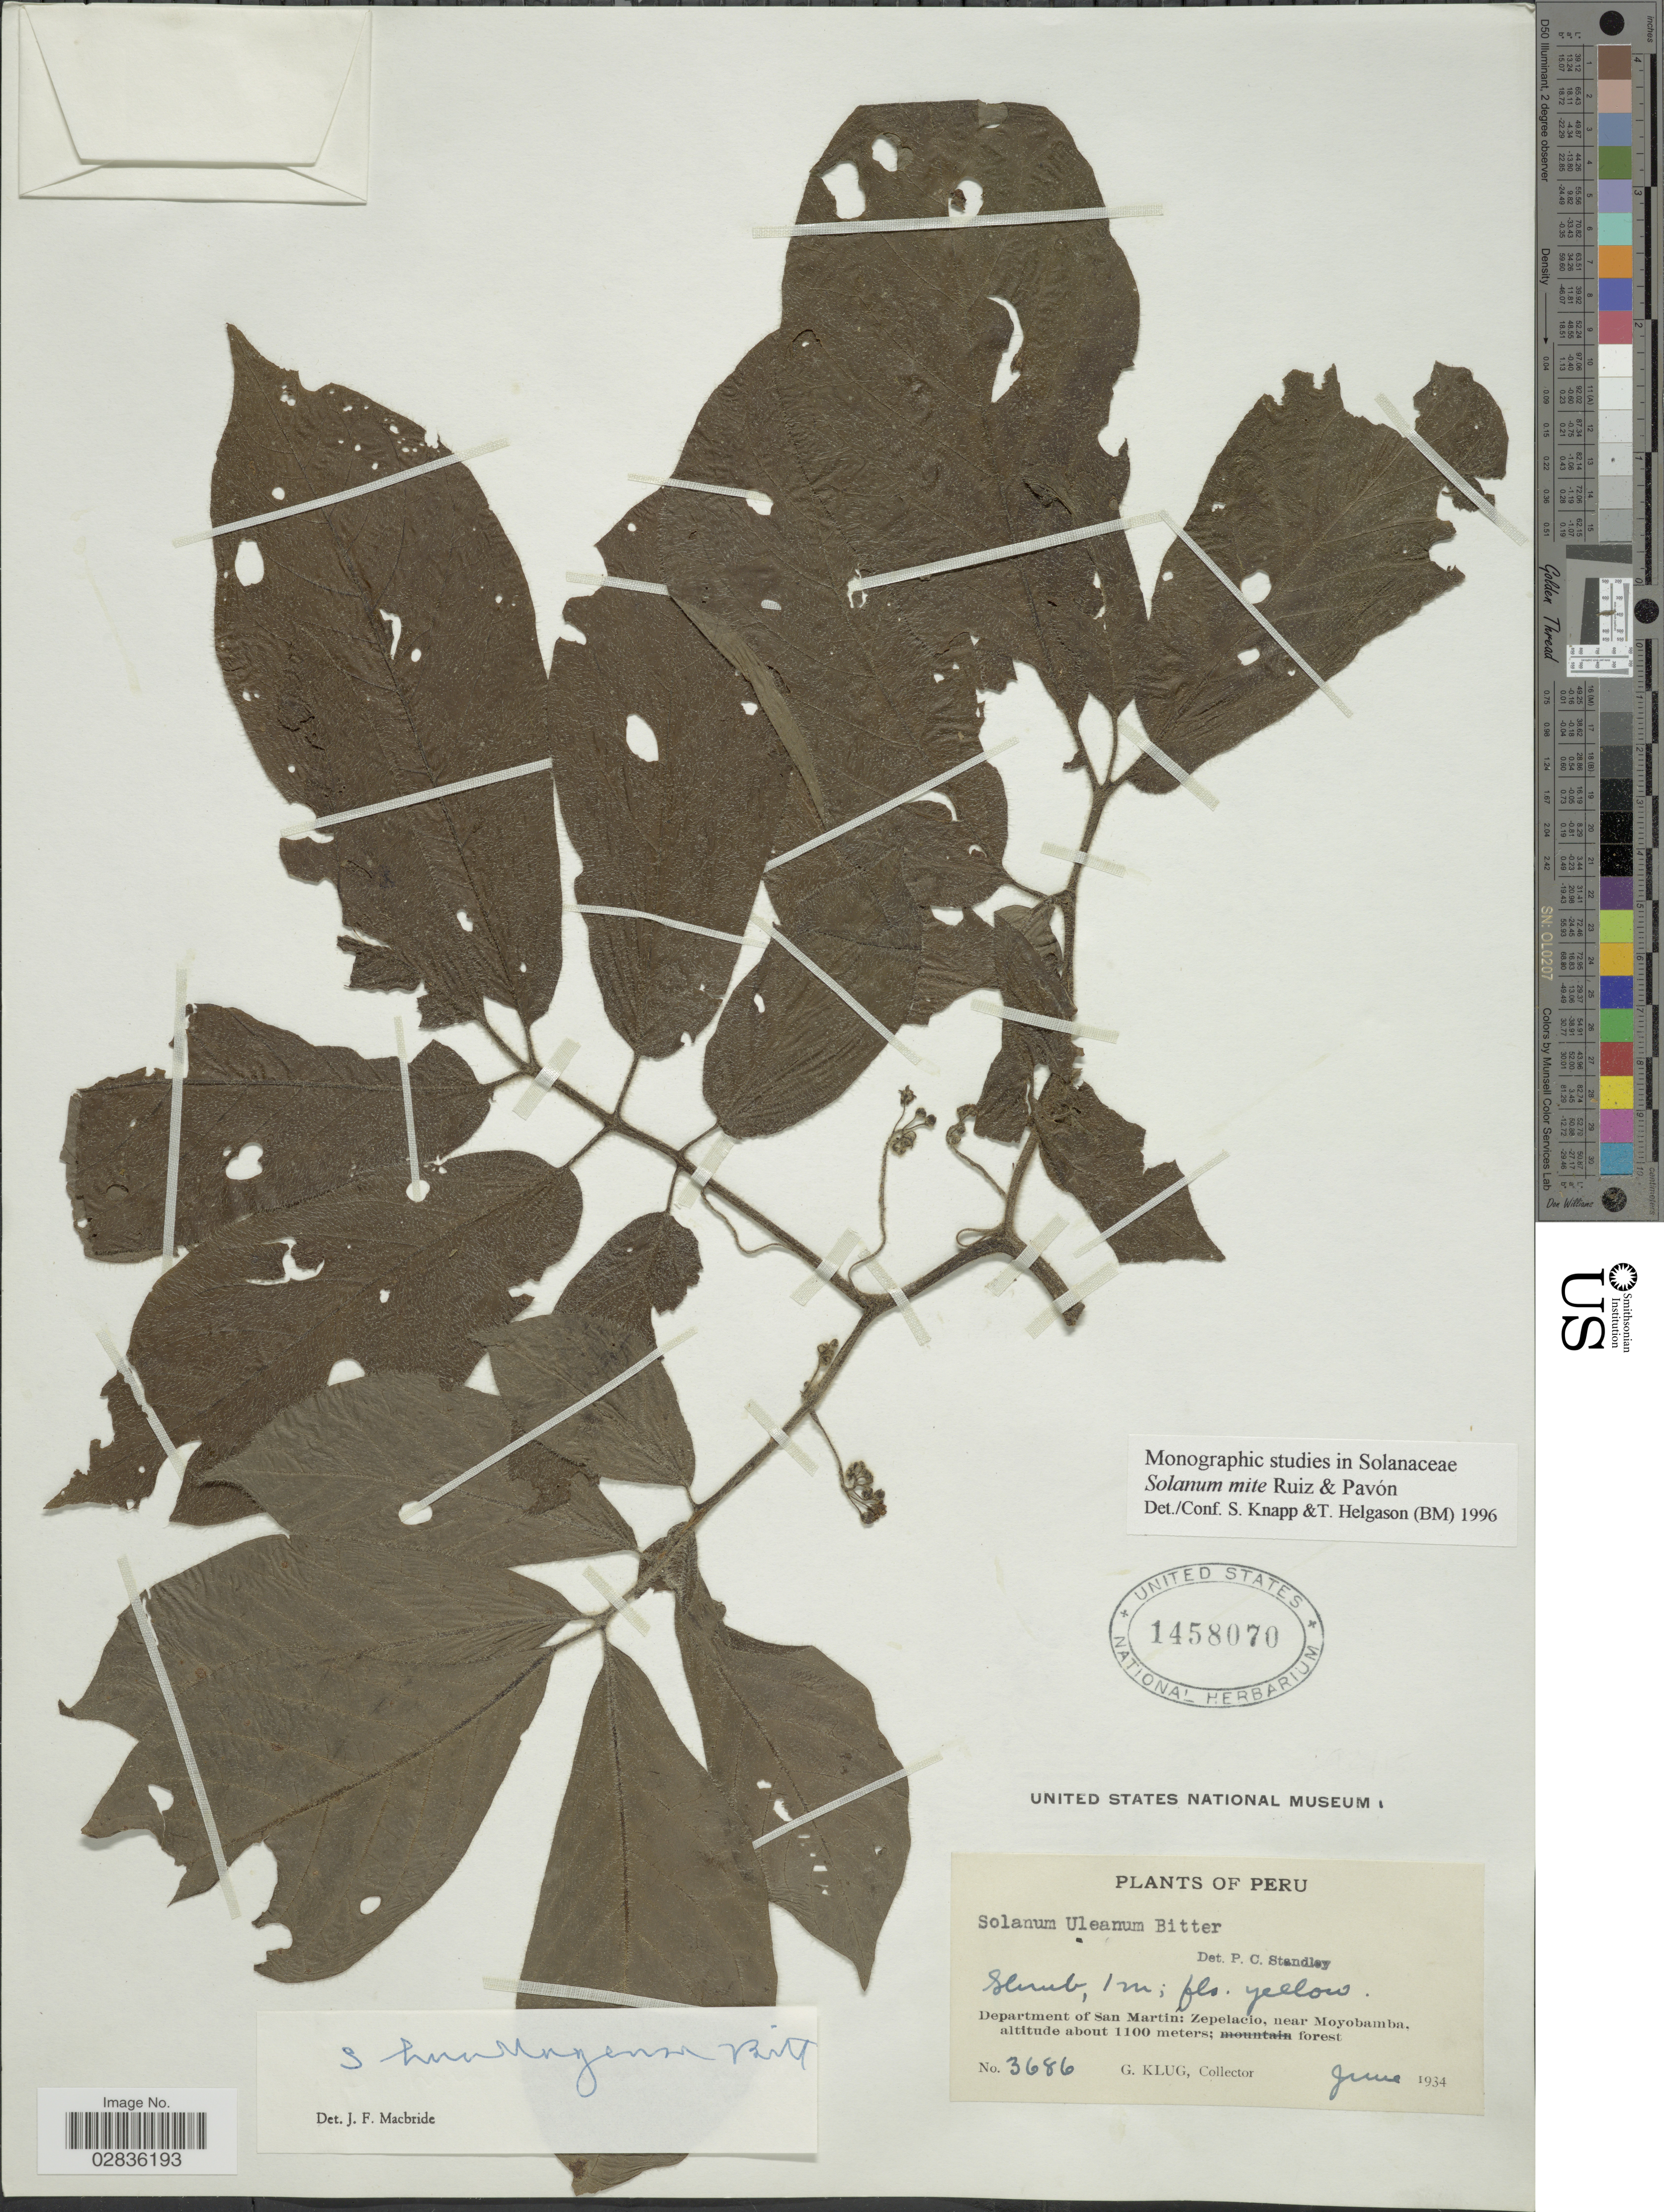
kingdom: Plantae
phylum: Tracheophyta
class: Magnoliopsida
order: Solanales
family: Solanaceae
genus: Solanum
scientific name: Solanum mite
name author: Ruiz & Pav.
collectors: G. Klug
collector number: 3686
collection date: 1934-06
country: Peru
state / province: San Martín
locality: Department of San Martín: Zepelacio, near Moyobamba.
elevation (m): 1100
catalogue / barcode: US 1458070